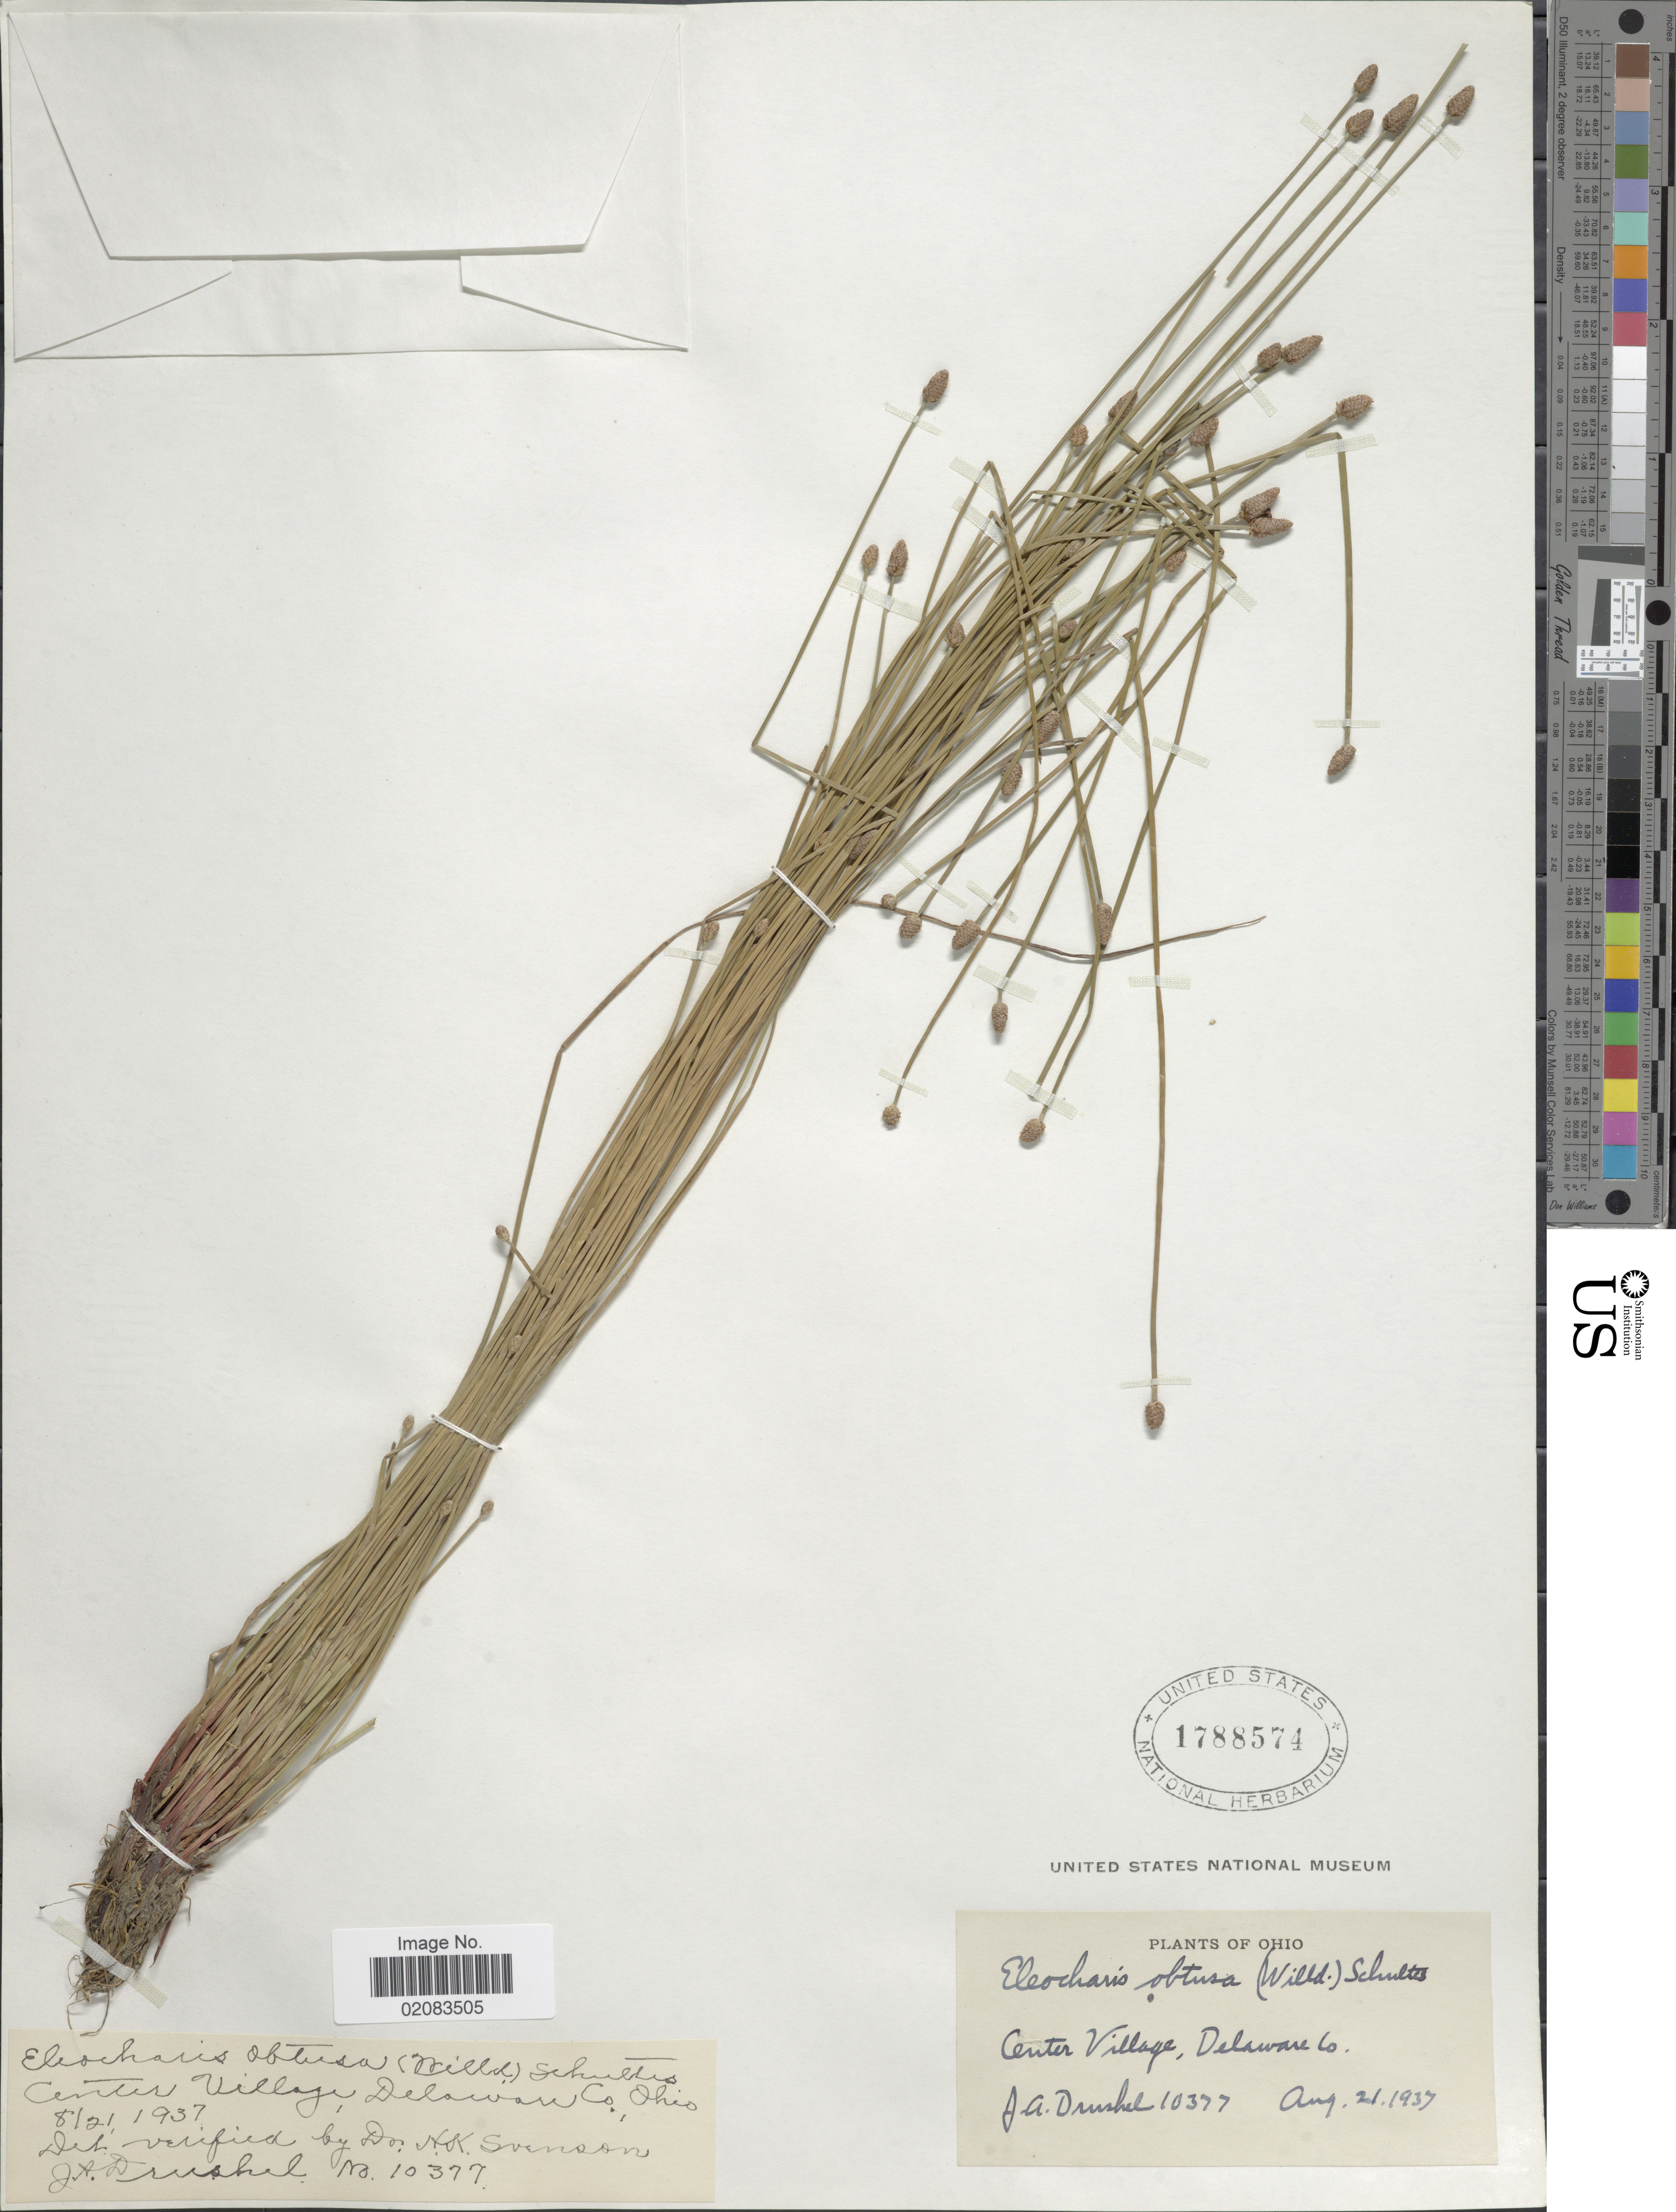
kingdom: Plantae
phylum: Tracheophyta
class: Liliopsida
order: Poales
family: Cyperaceae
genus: Eleocharis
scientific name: Eleocharis obtusa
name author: (Willd.) Schult.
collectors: J. A. Drushel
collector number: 10377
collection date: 1937-08-21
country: United States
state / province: Ohio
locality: Center Village, Delaware Co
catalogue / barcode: US 1788574